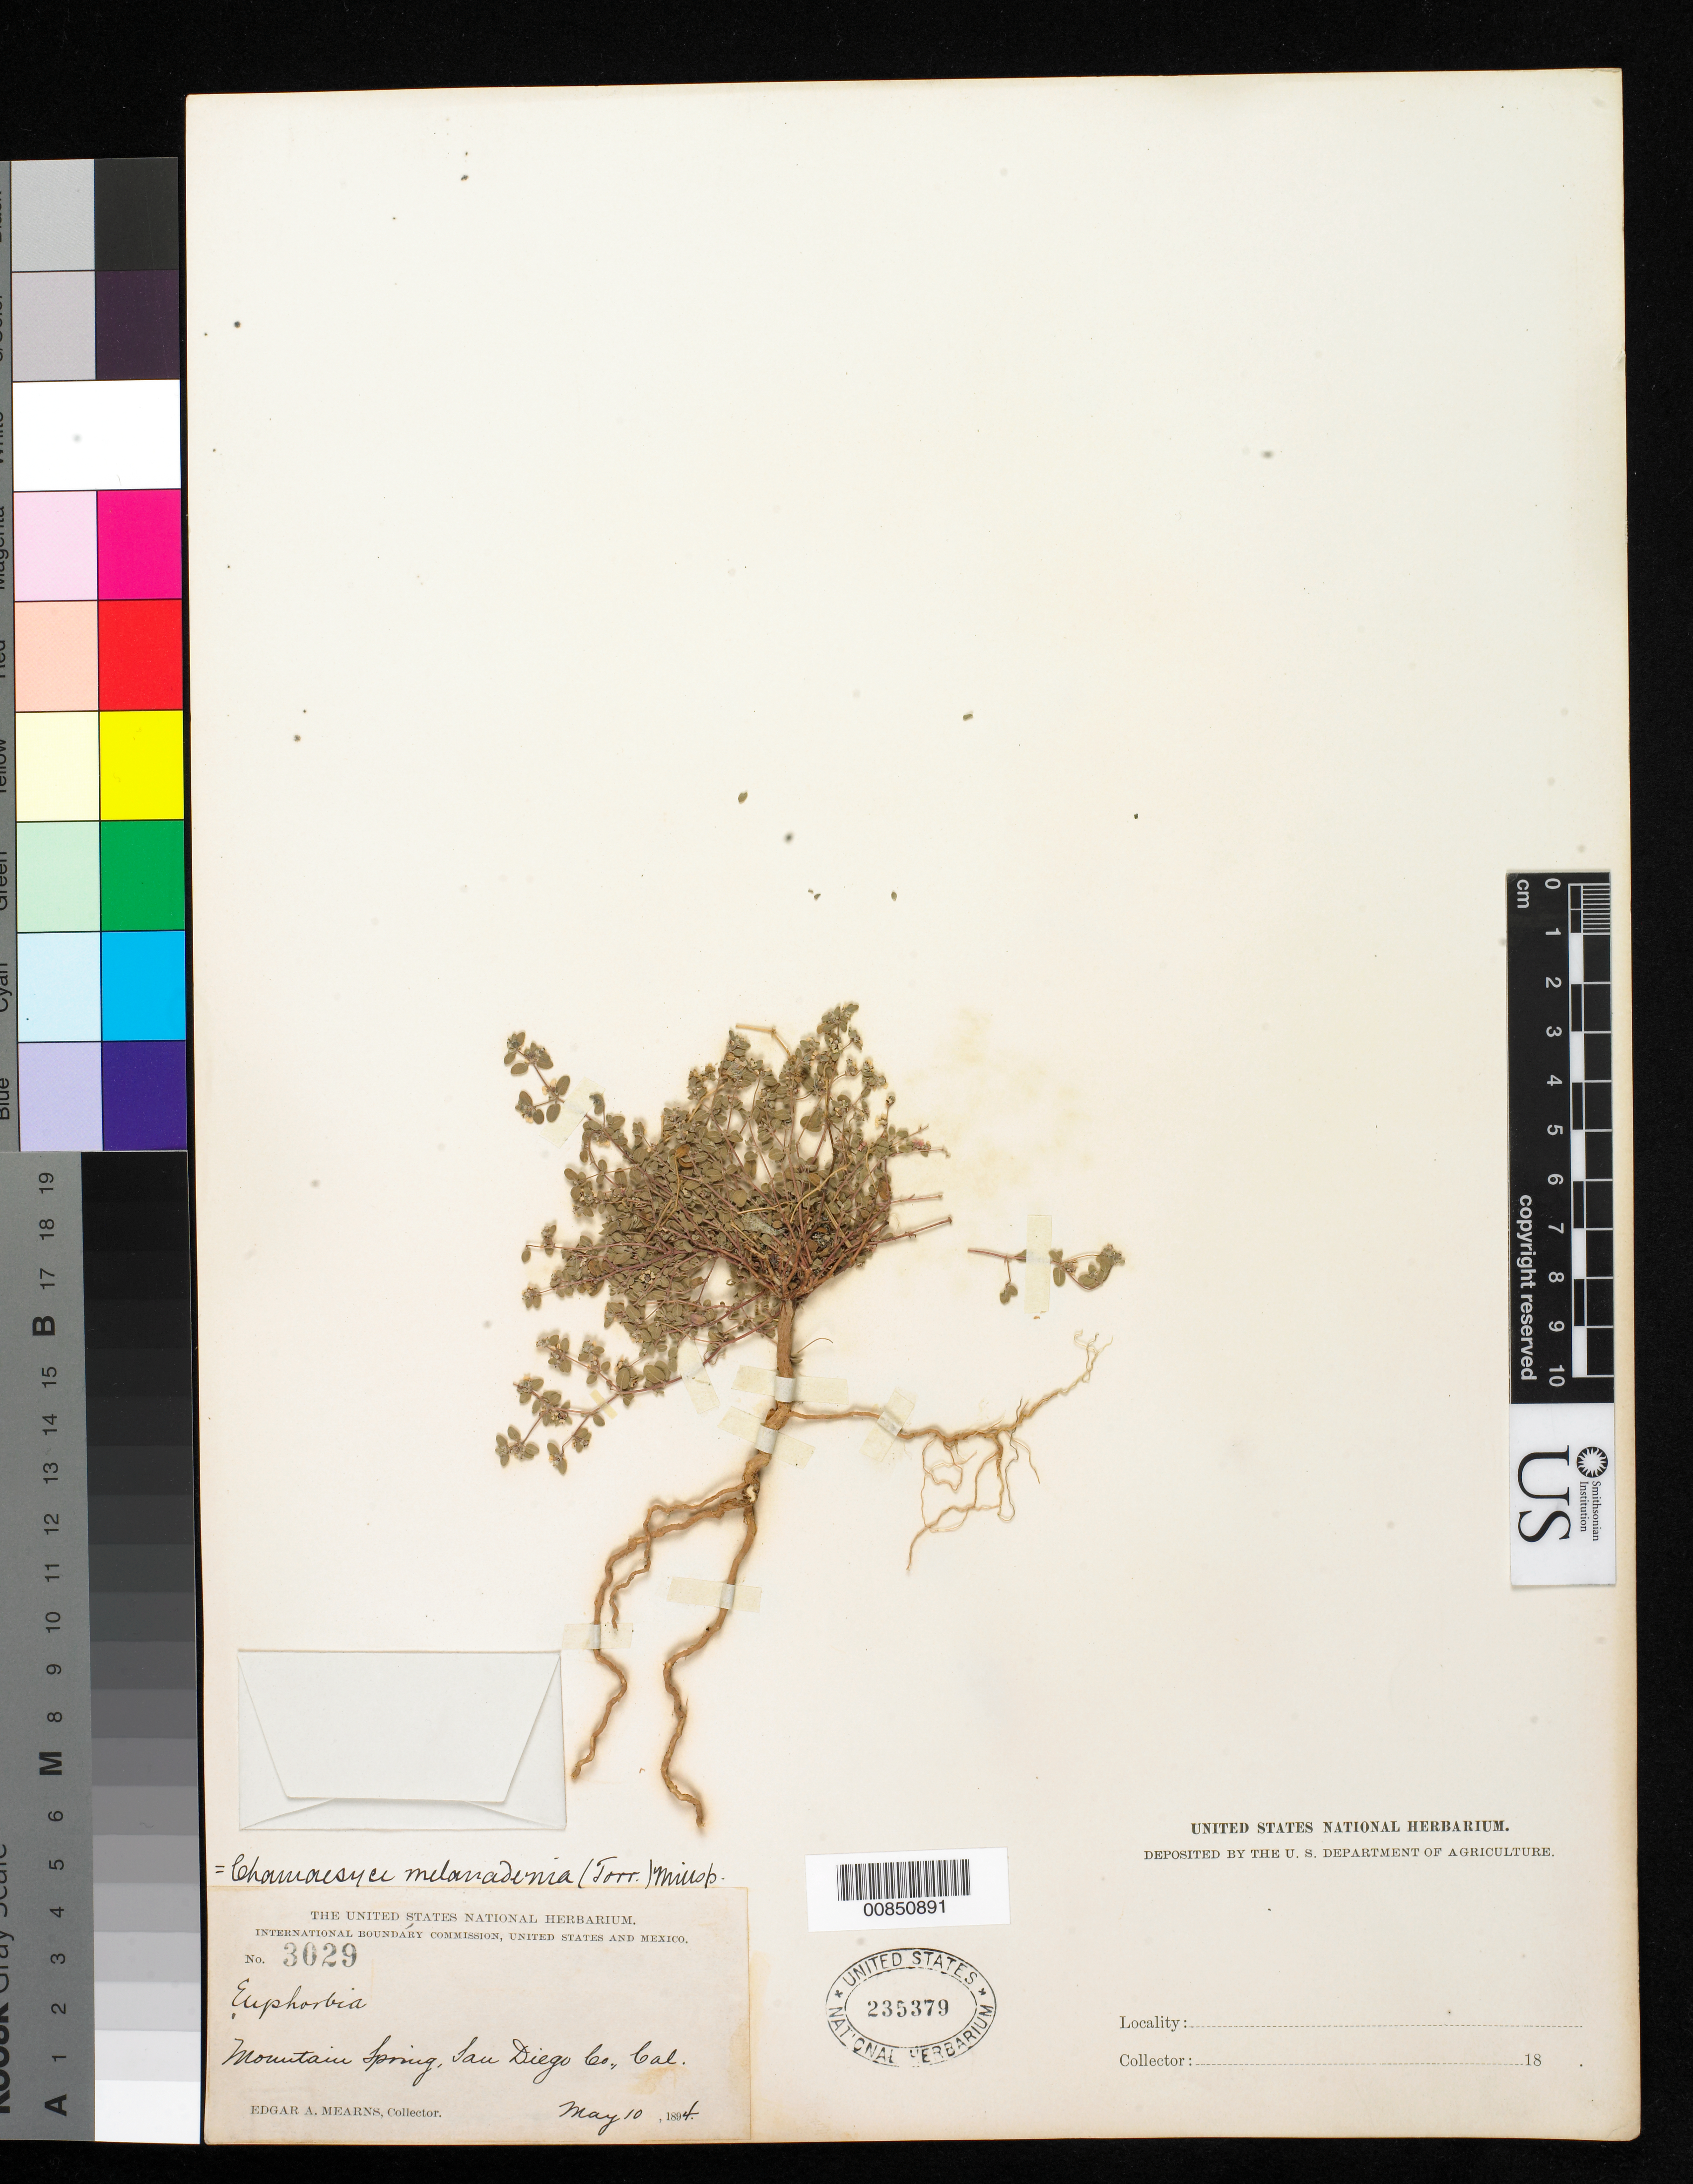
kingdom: Plantae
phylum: Tracheophyta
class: Magnoliopsida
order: Malpighiales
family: Euphorbiaceae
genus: Euphorbia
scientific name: Euphorbia melanadenia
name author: Torr.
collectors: E. A. Mearns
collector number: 3029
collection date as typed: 10 May 1894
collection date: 1894-05-10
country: United States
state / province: California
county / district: San Diego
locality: Mountain Spring, San Diego County, California.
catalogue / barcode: US 235379